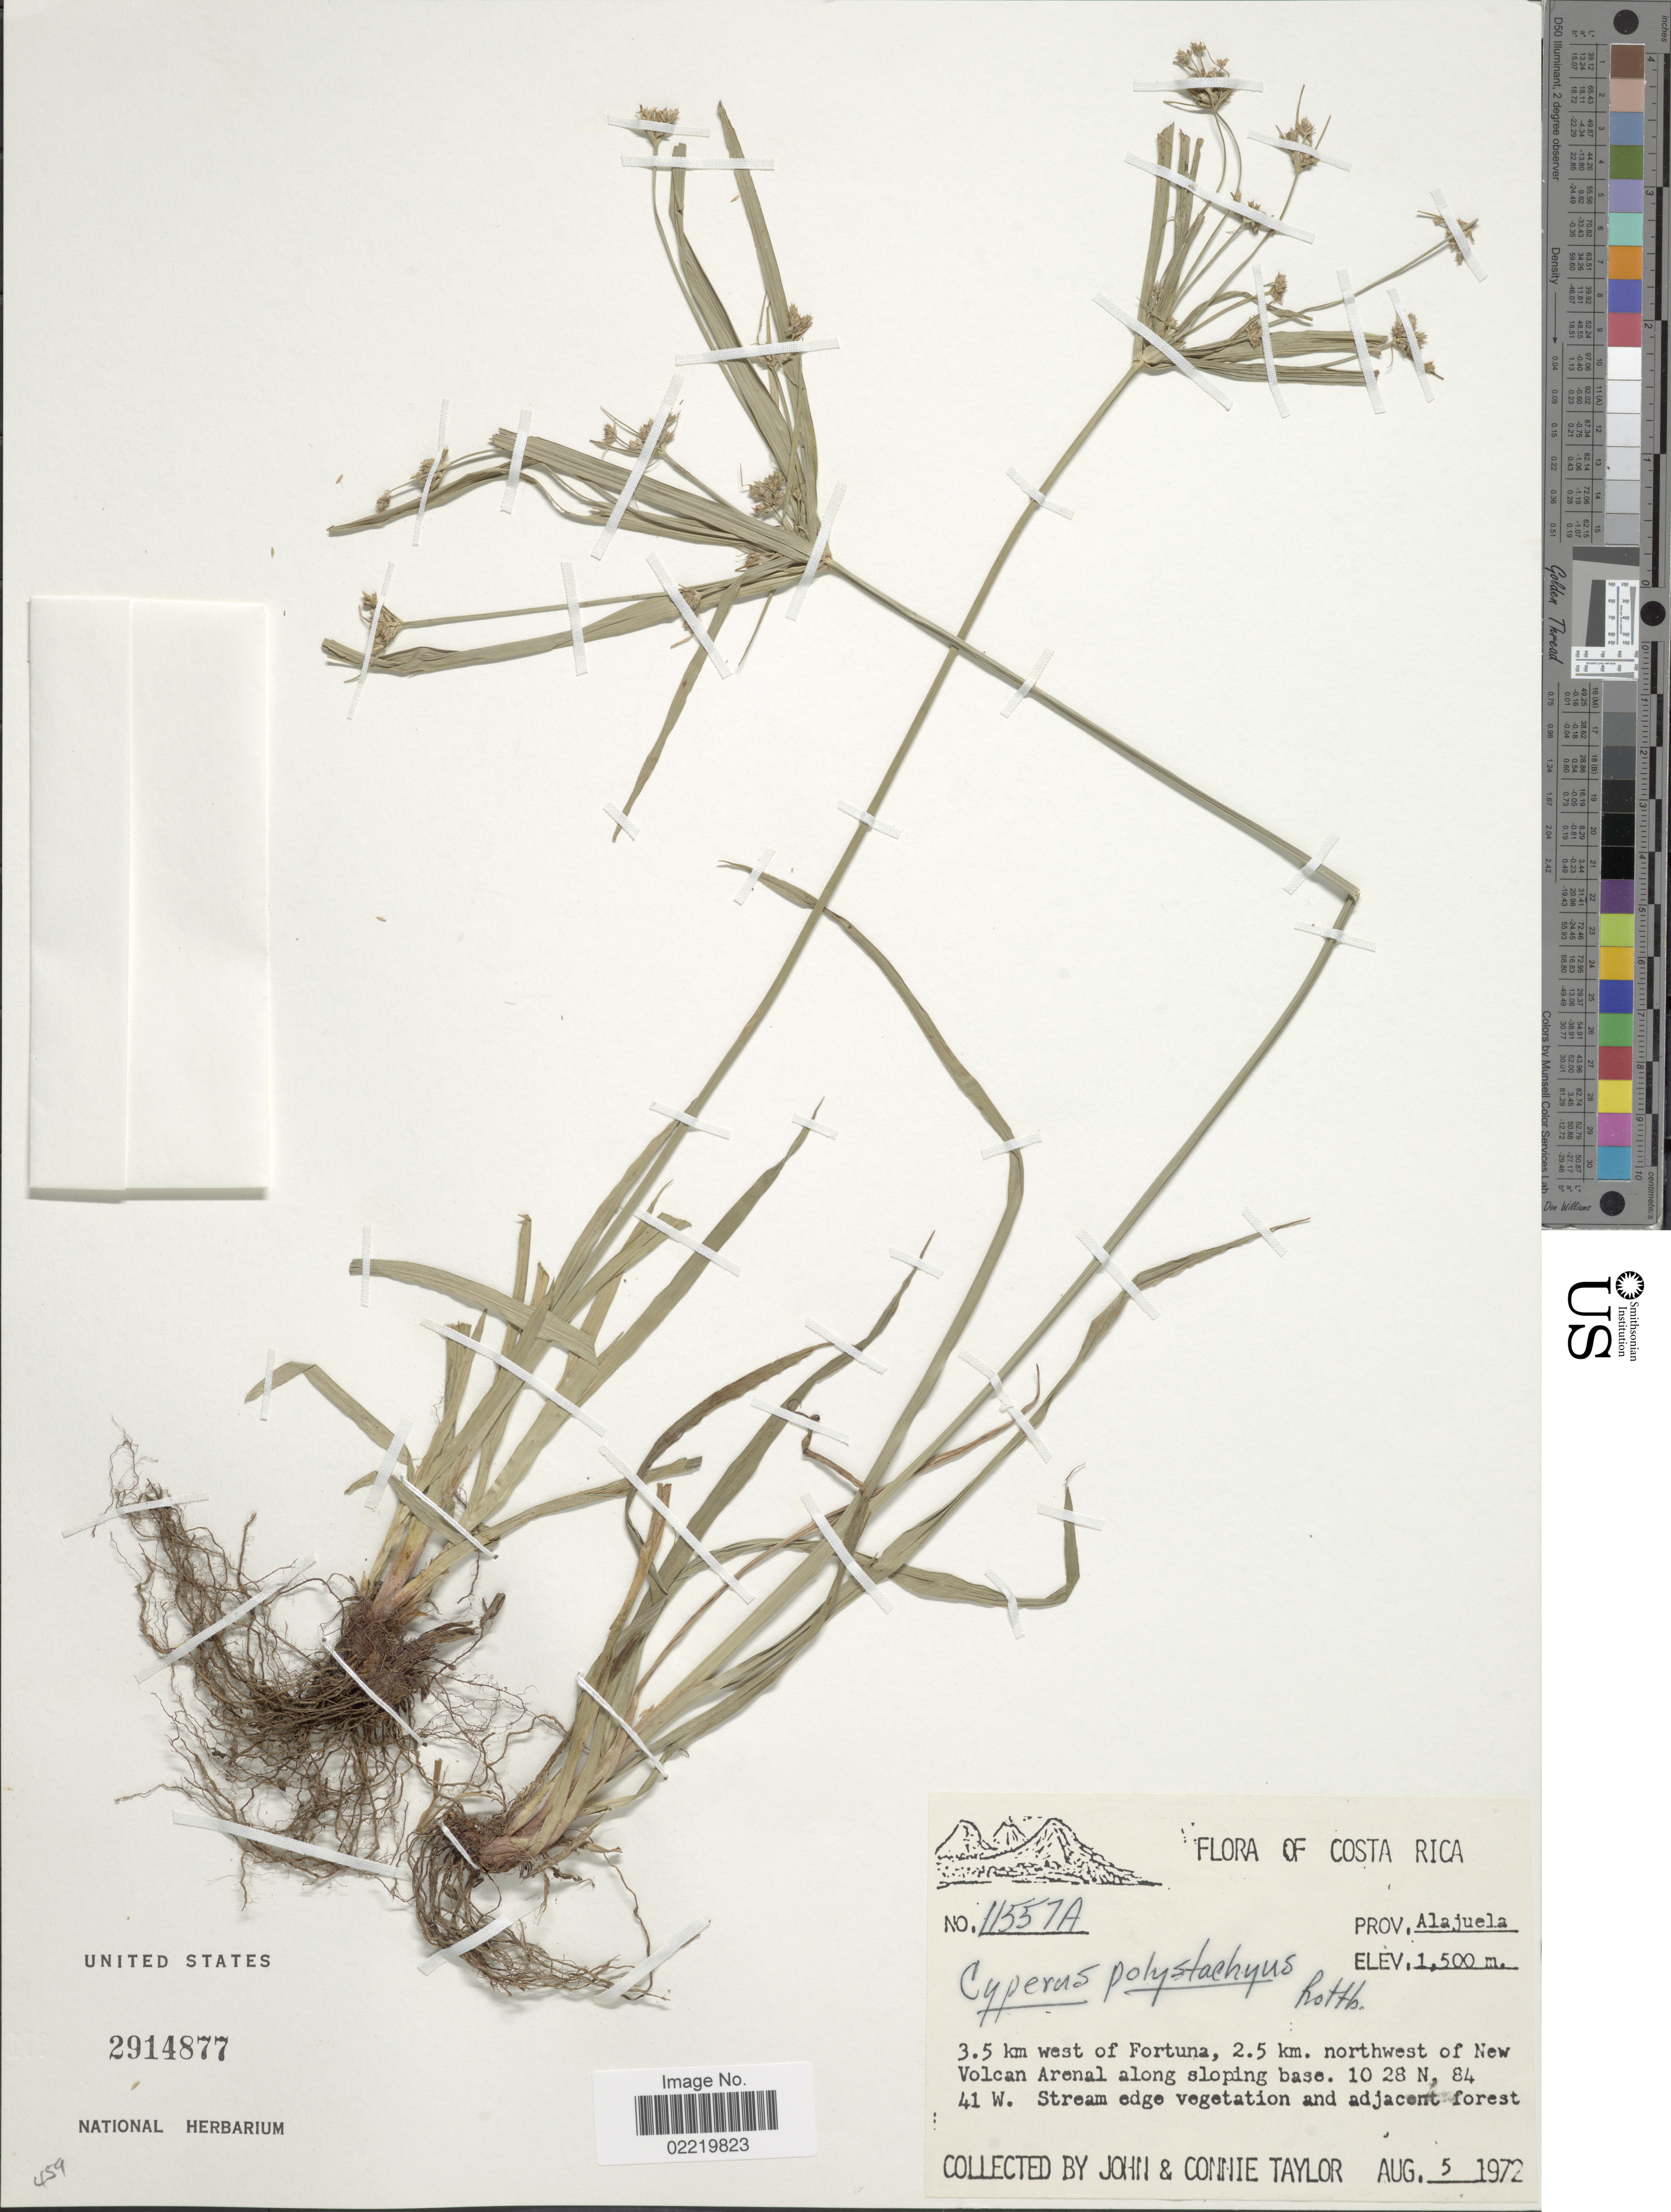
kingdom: Plantae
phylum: Tracheophyta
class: Liliopsida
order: Poales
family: Cyperaceae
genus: Cyperus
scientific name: Cyperus polystachyos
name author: Rottb.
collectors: J. Taylor & C. Taylor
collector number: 11551A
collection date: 1972-08-05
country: Costa Rica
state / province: Alajuela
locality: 3.5 km west of Fortuna, 2.5 km northwest of New Volcan Arenal along sloping base. Stream edge vegetation and adjacent forest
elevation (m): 1500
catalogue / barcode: US 2914877